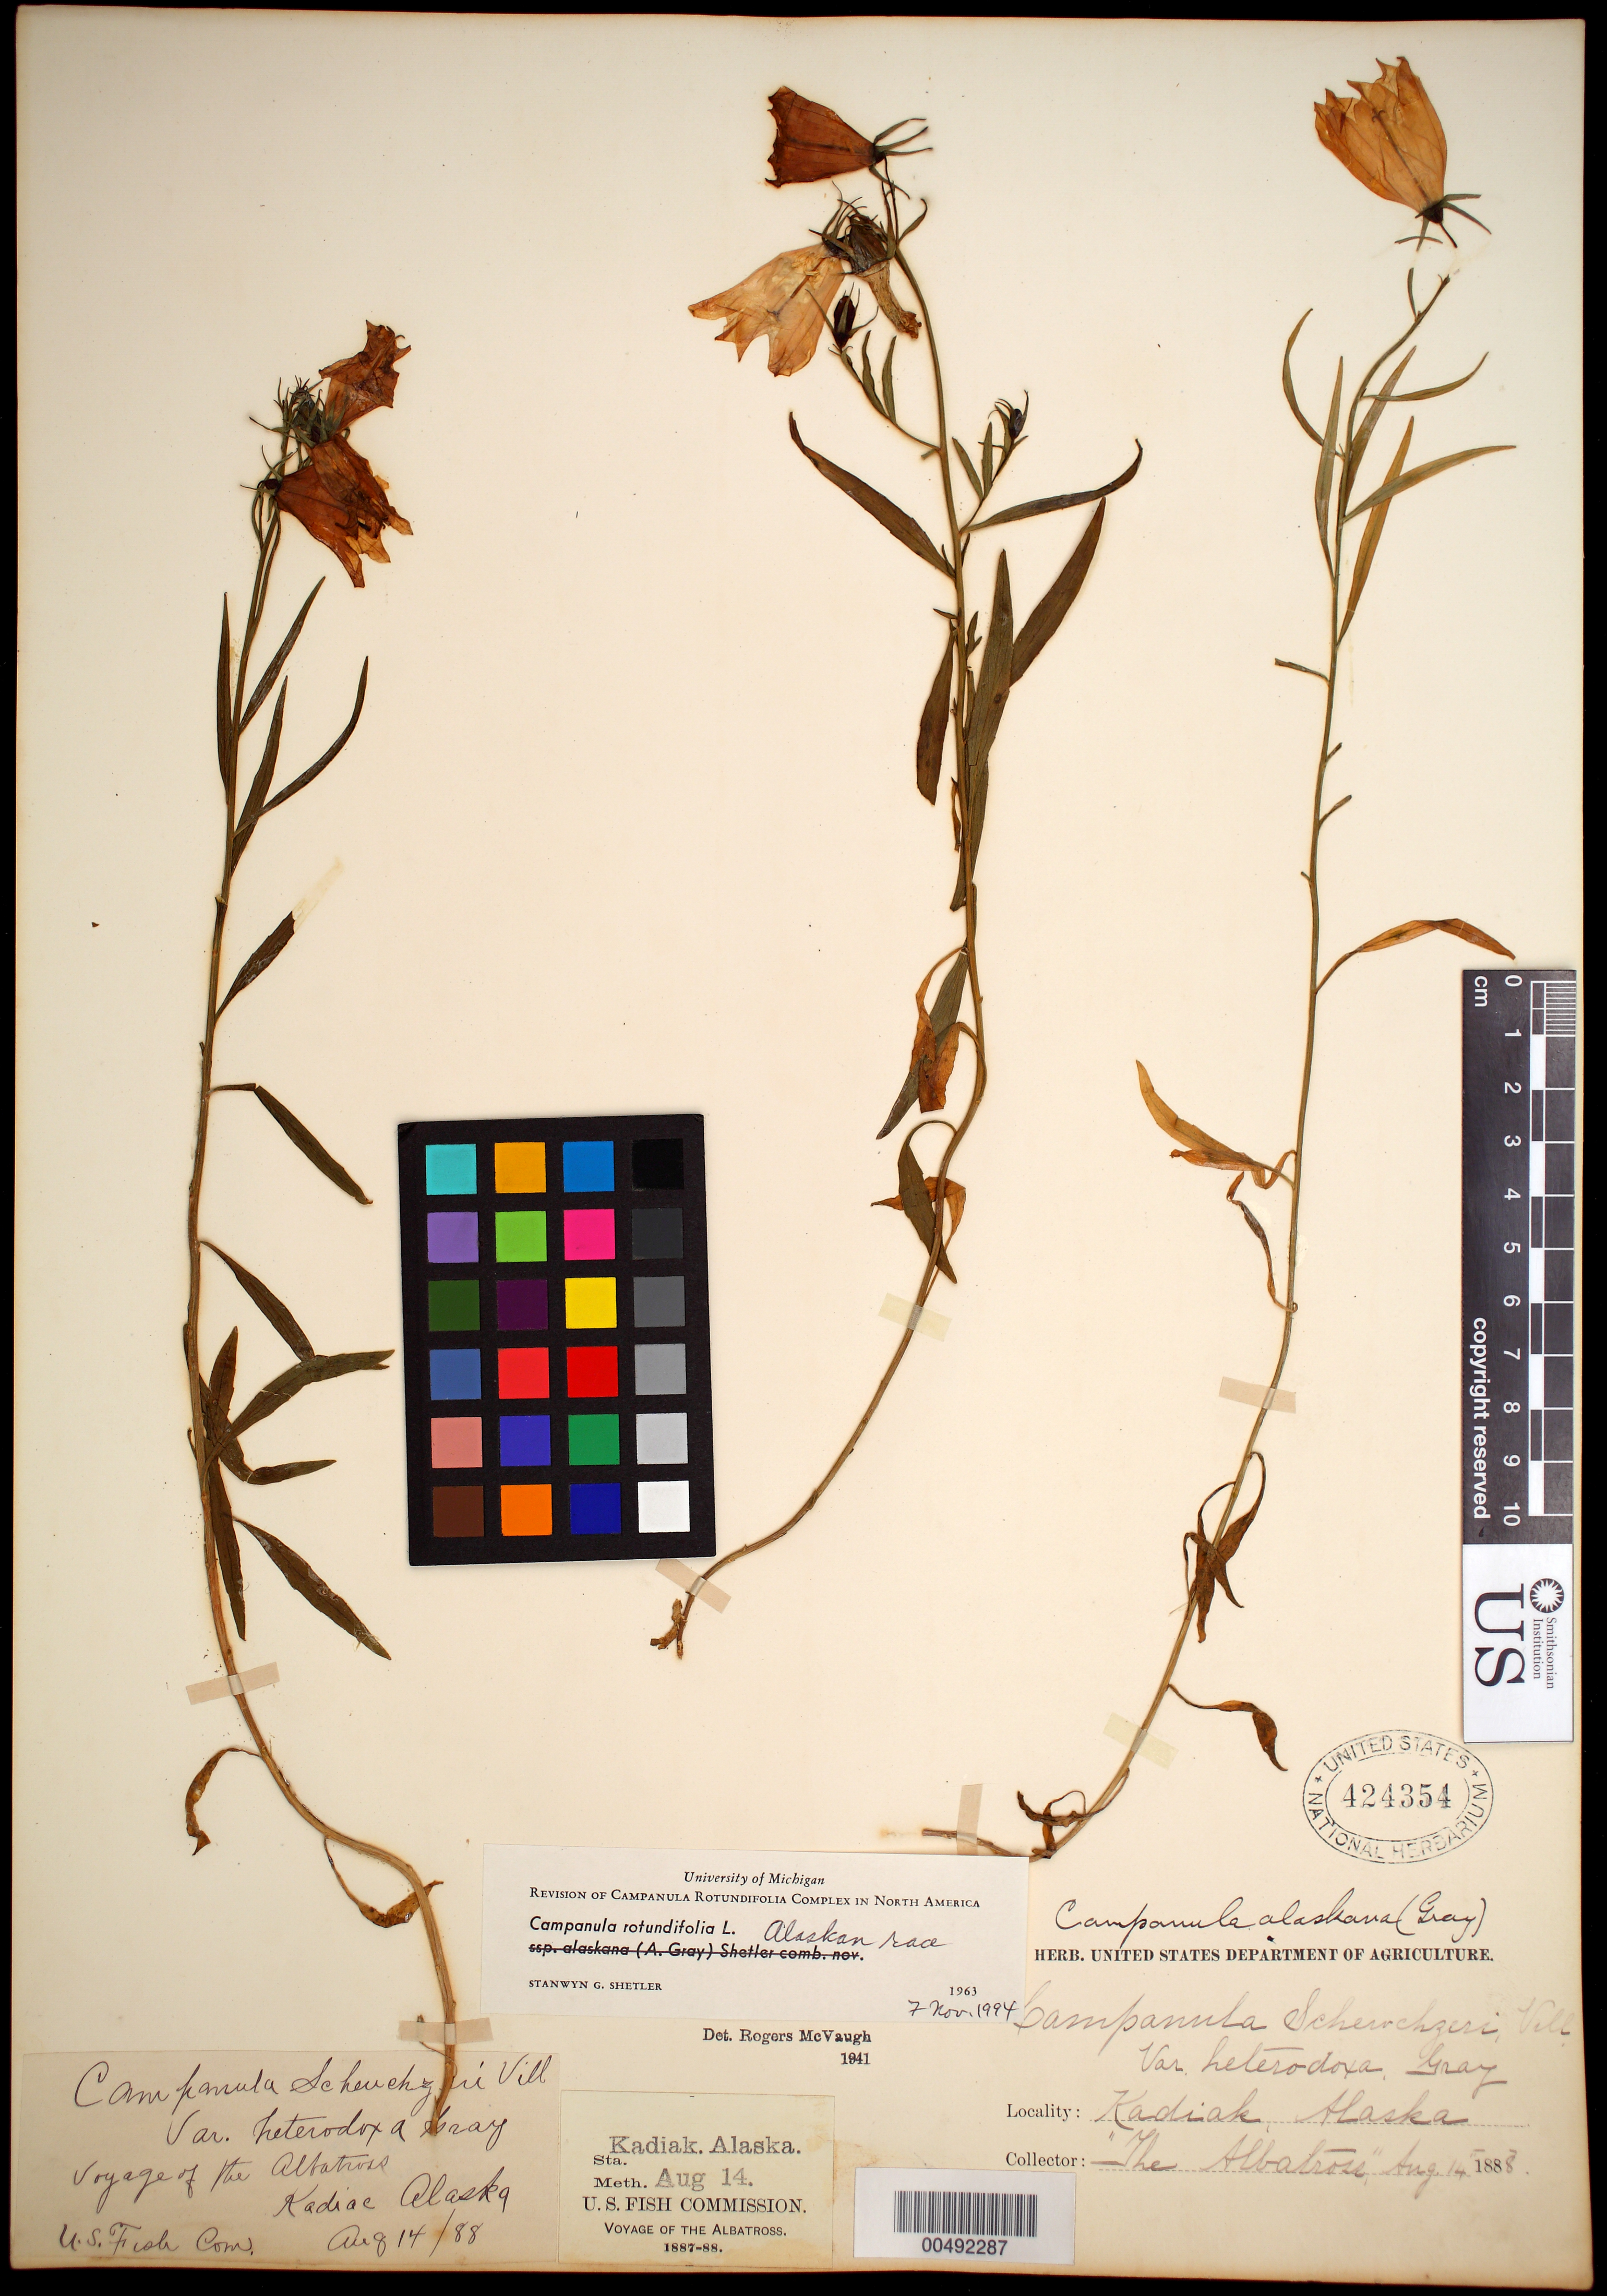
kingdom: Plantae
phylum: Tracheophyta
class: Magnoliopsida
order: Asterales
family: Campanulaceae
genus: Campanula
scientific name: Campanula rotundifolia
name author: L.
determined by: Shetler, Stanwyn G., (US), NMNH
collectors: "The Albatross"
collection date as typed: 14 Aug 1888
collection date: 1888-08-14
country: United States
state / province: Alaska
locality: Kadiac (Kadiak)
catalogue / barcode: US 424354